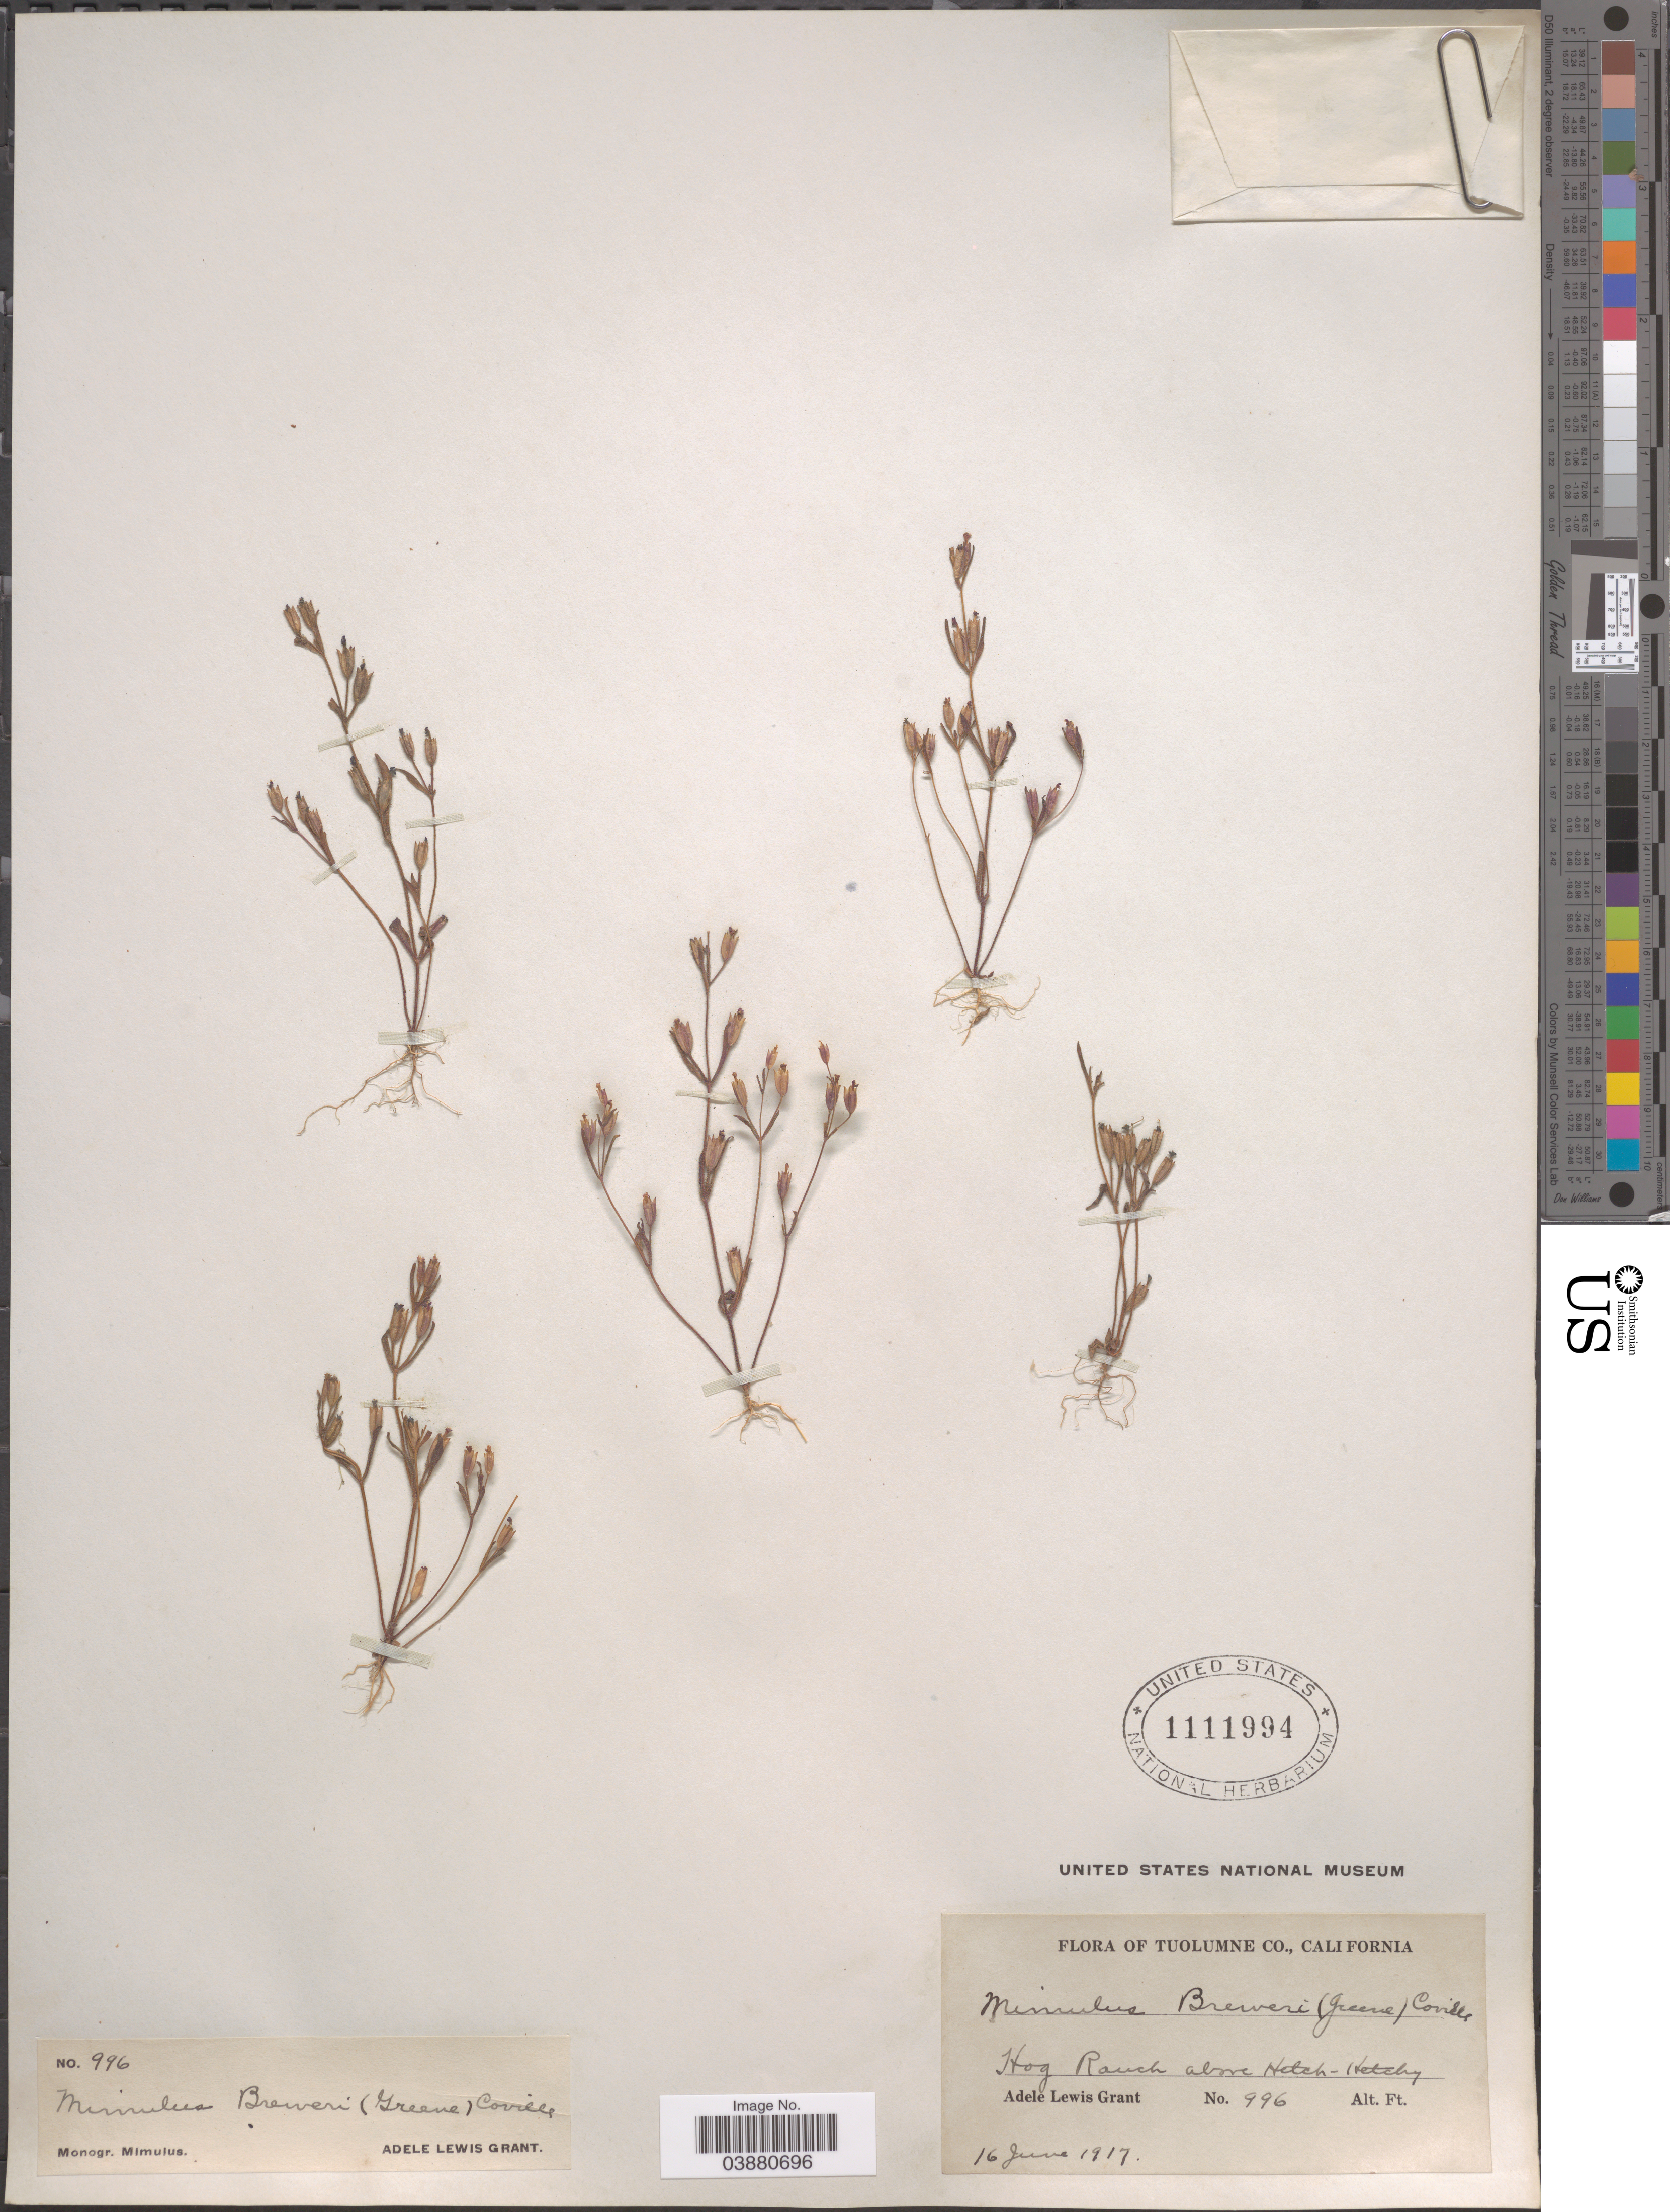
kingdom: Plantae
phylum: Tracheophyta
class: Magnoliopsida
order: Lamiales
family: Phrymaceae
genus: Mimulus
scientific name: Mimulus breweri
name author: (Greene) Coville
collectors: A. L. Grant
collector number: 996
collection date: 1917-06-16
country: United States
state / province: California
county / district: Tuolumne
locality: Tuolumne Co. Hog Ranch above Hetch-Hetchy.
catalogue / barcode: US 1111994